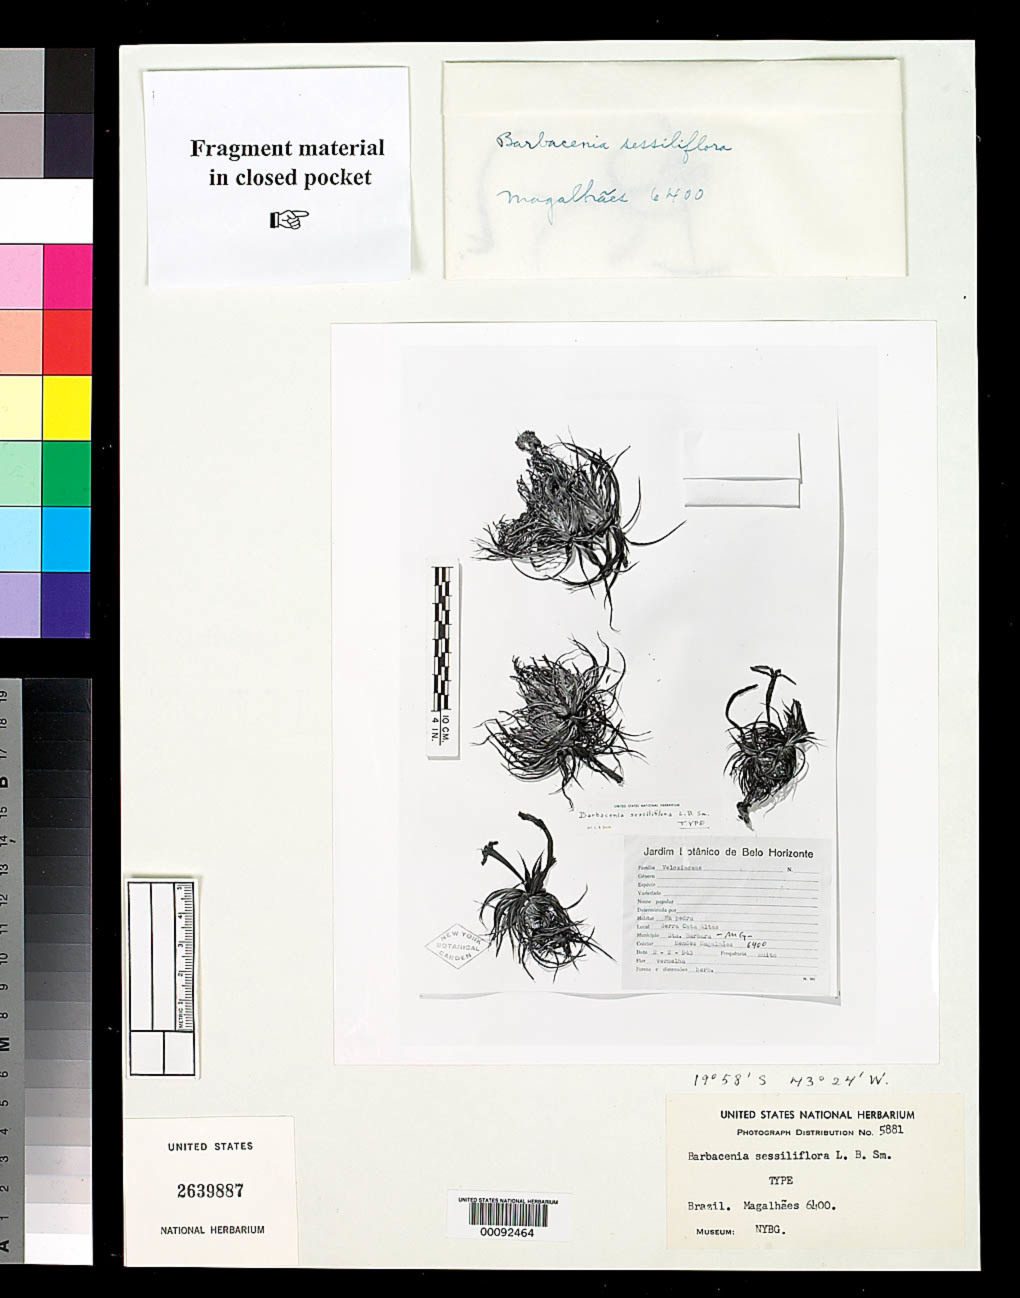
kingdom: Plantae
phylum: Tracheophyta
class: Liliopsida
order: Pandanales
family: Velloziaceae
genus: Barbacenia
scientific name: Barbacenia sessiliflora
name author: L.B. Sm.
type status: Isotype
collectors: M. Magalhães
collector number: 6400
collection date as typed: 02 Feb 1943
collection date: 1943-02-02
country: Brazil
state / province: Minas gerais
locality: Santa Barbara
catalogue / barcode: US 2639887